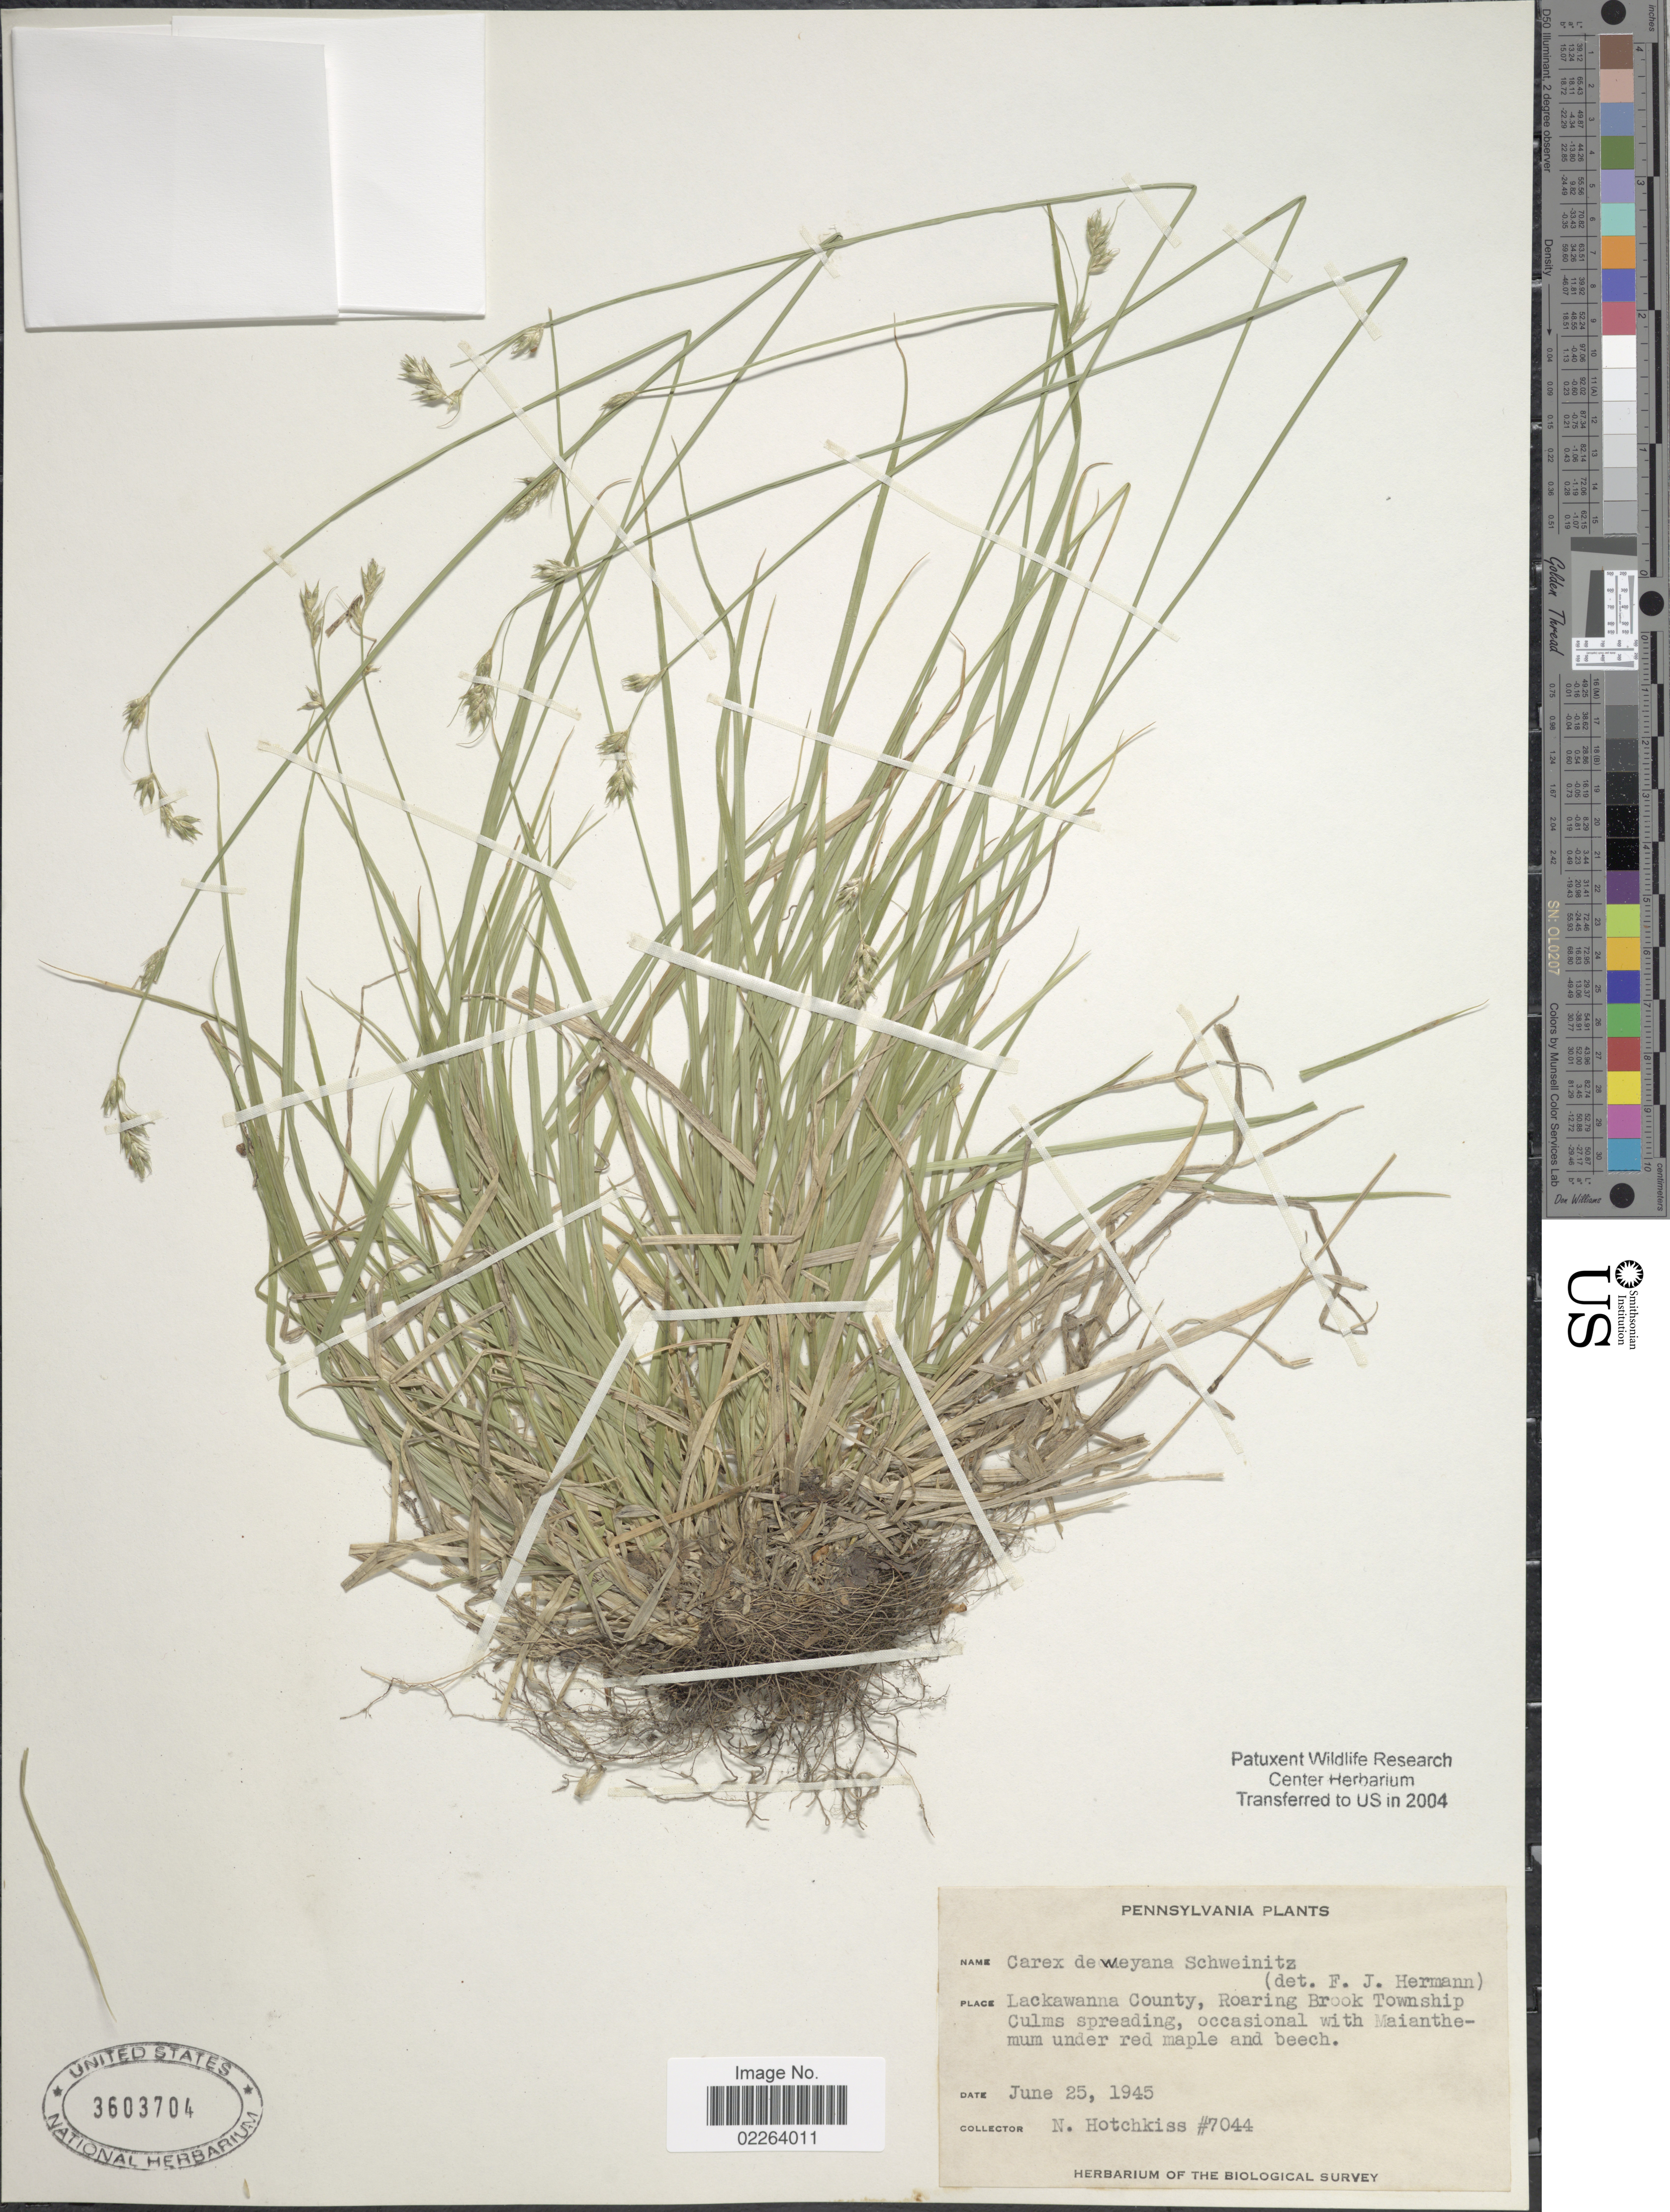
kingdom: Plantae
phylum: Tracheophyta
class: Liliopsida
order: Poales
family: Cyperaceae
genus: Carex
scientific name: Carex deweyana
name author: Schwein.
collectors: N. Hotchkiss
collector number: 7044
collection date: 1945-06-25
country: United States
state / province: Pennsylvania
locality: Lackawanna County, Roaring Brook Township Culms spreading, occasional with Maianthemum under red maple and beech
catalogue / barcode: US 3603704